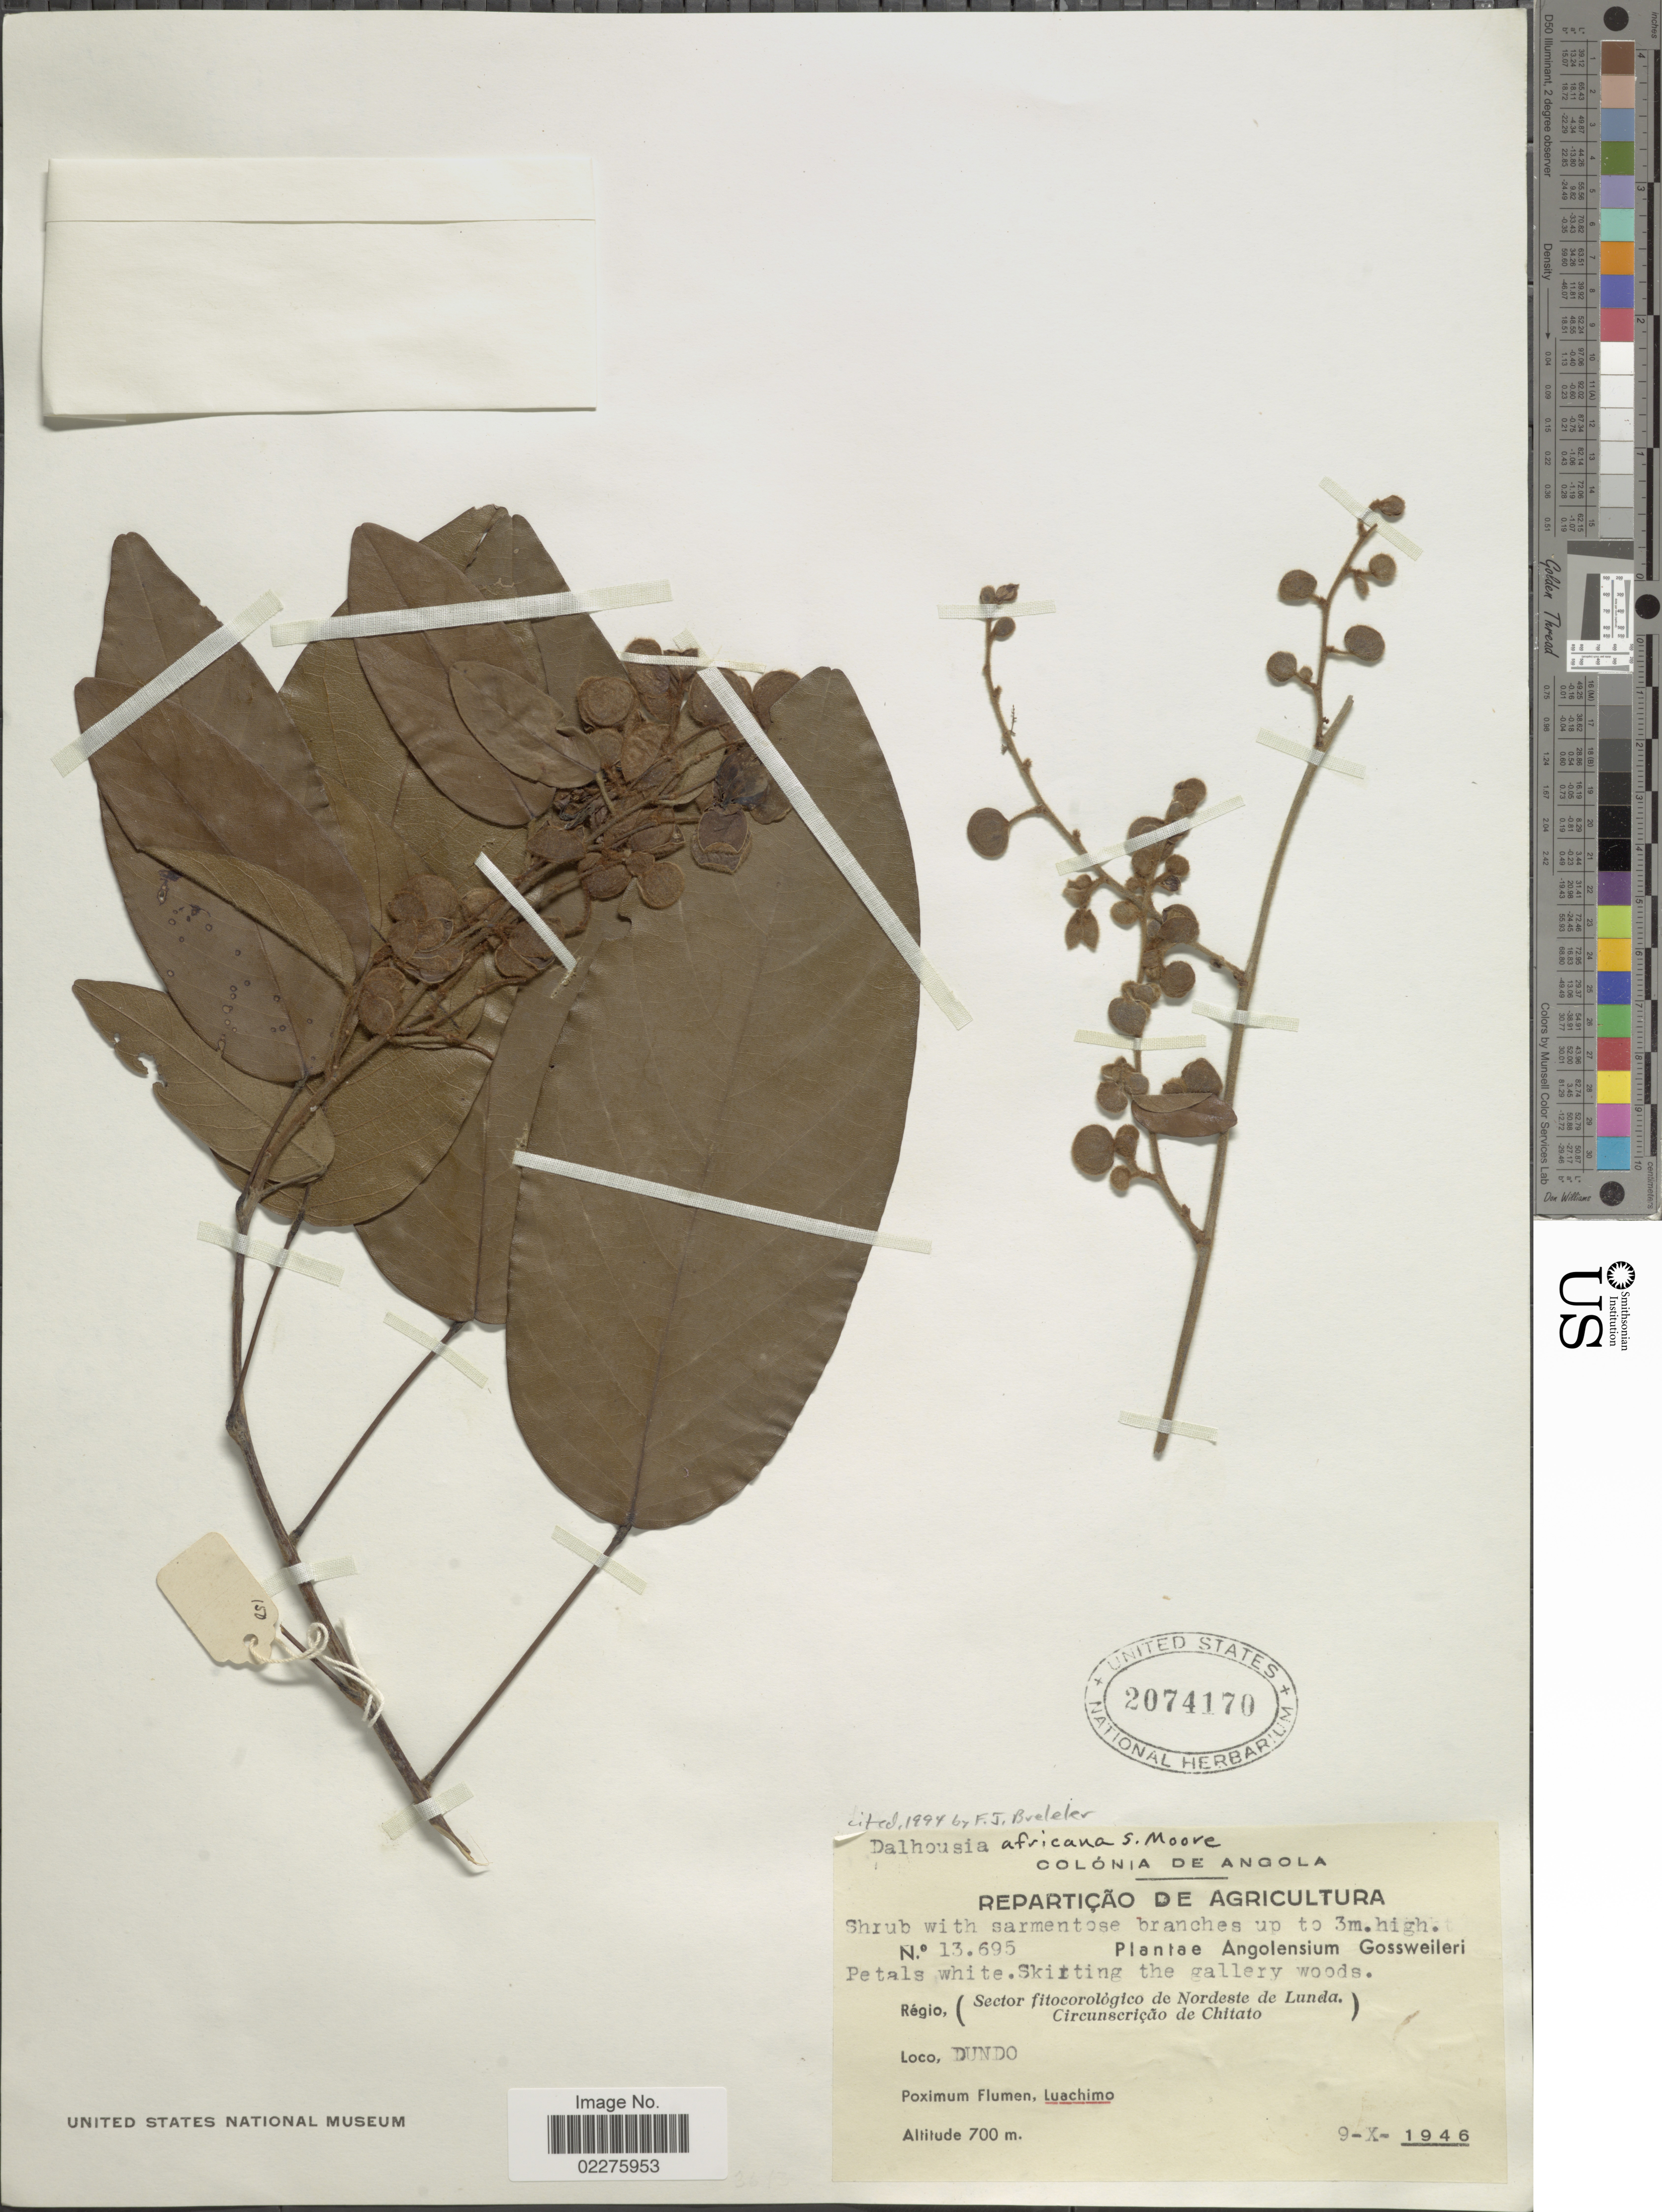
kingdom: Plantae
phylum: Tracheophyta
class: Magnoliopsida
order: Fabales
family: Fabaceae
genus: Dalhousiea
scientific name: Dalhousiea africana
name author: S. Moore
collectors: -. Gossweiler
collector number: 13695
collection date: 1946-10-09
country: Angola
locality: Sector fitocorologico de Nordeste de Lunda, Circunsericao de Chitato, Dundo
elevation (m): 700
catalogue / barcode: US 2074170